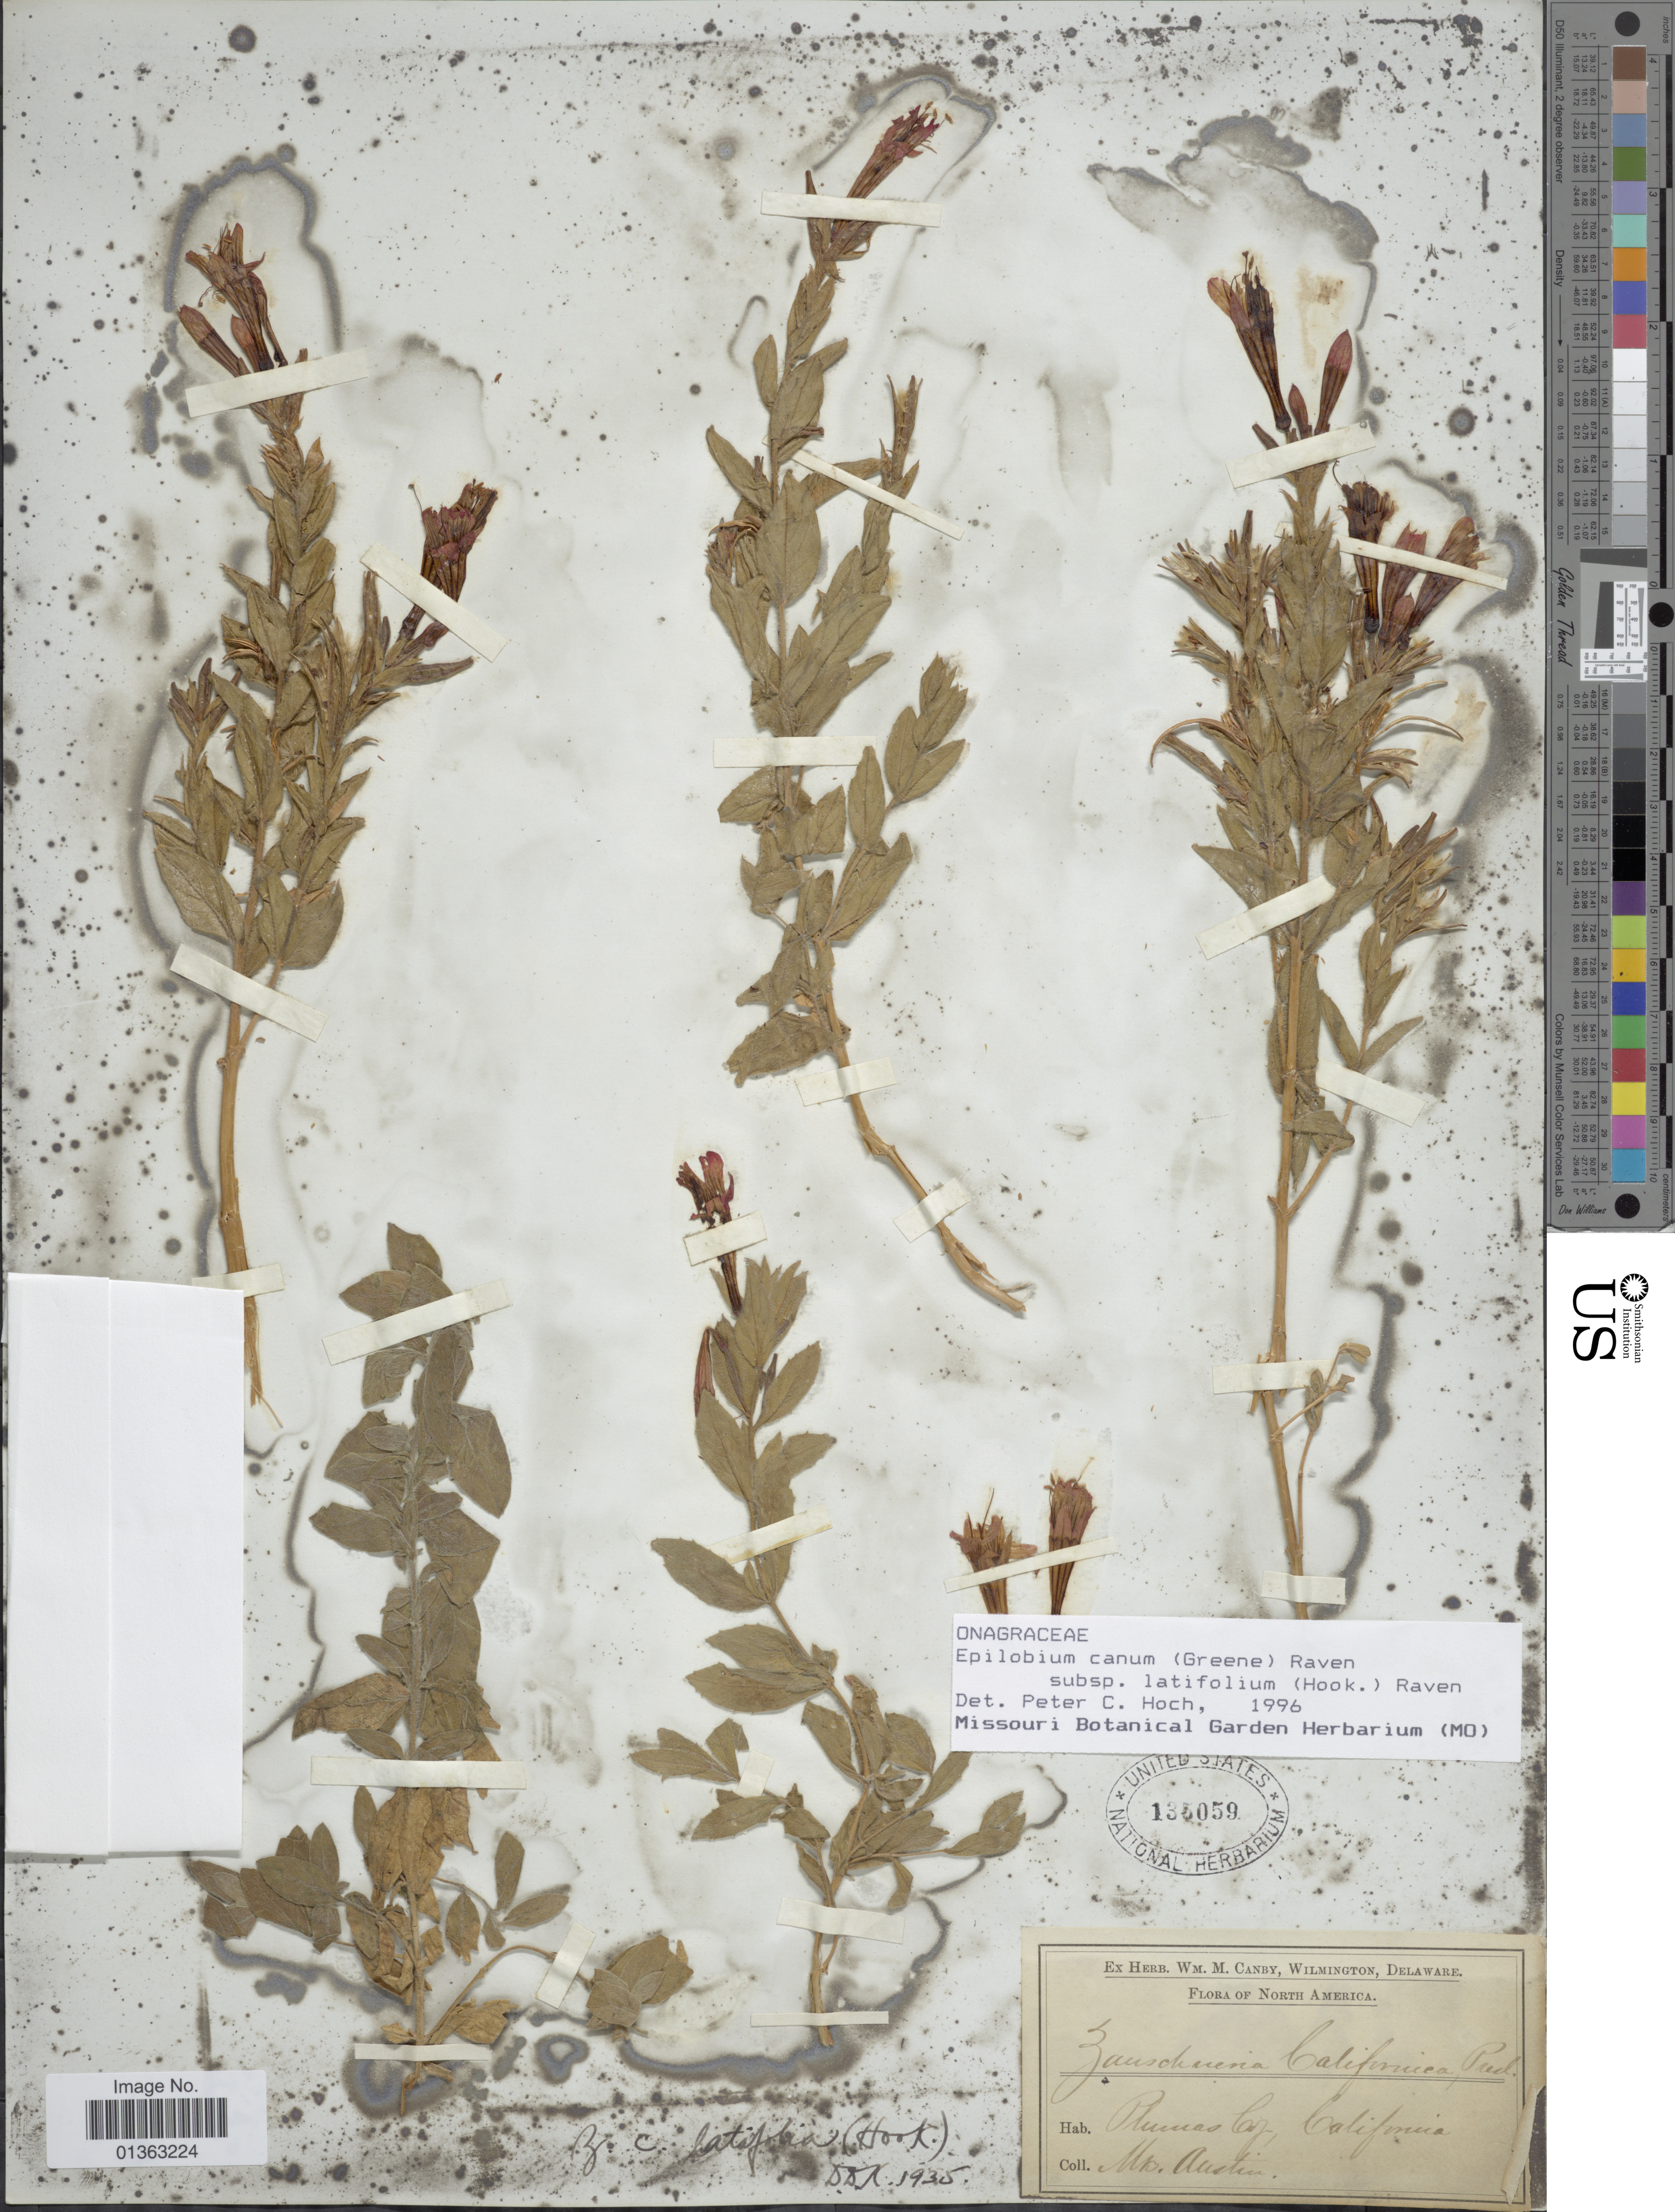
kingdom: Plantae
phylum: Tracheophyta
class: Magnoliopsida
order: Myrtales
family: Onagraceae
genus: Epilobium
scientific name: Epilobium canum subsp. latifolium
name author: (Hook.) P.H. Raven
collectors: Austin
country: United States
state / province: California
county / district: Plumas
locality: Plumas Co.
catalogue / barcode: US 135059